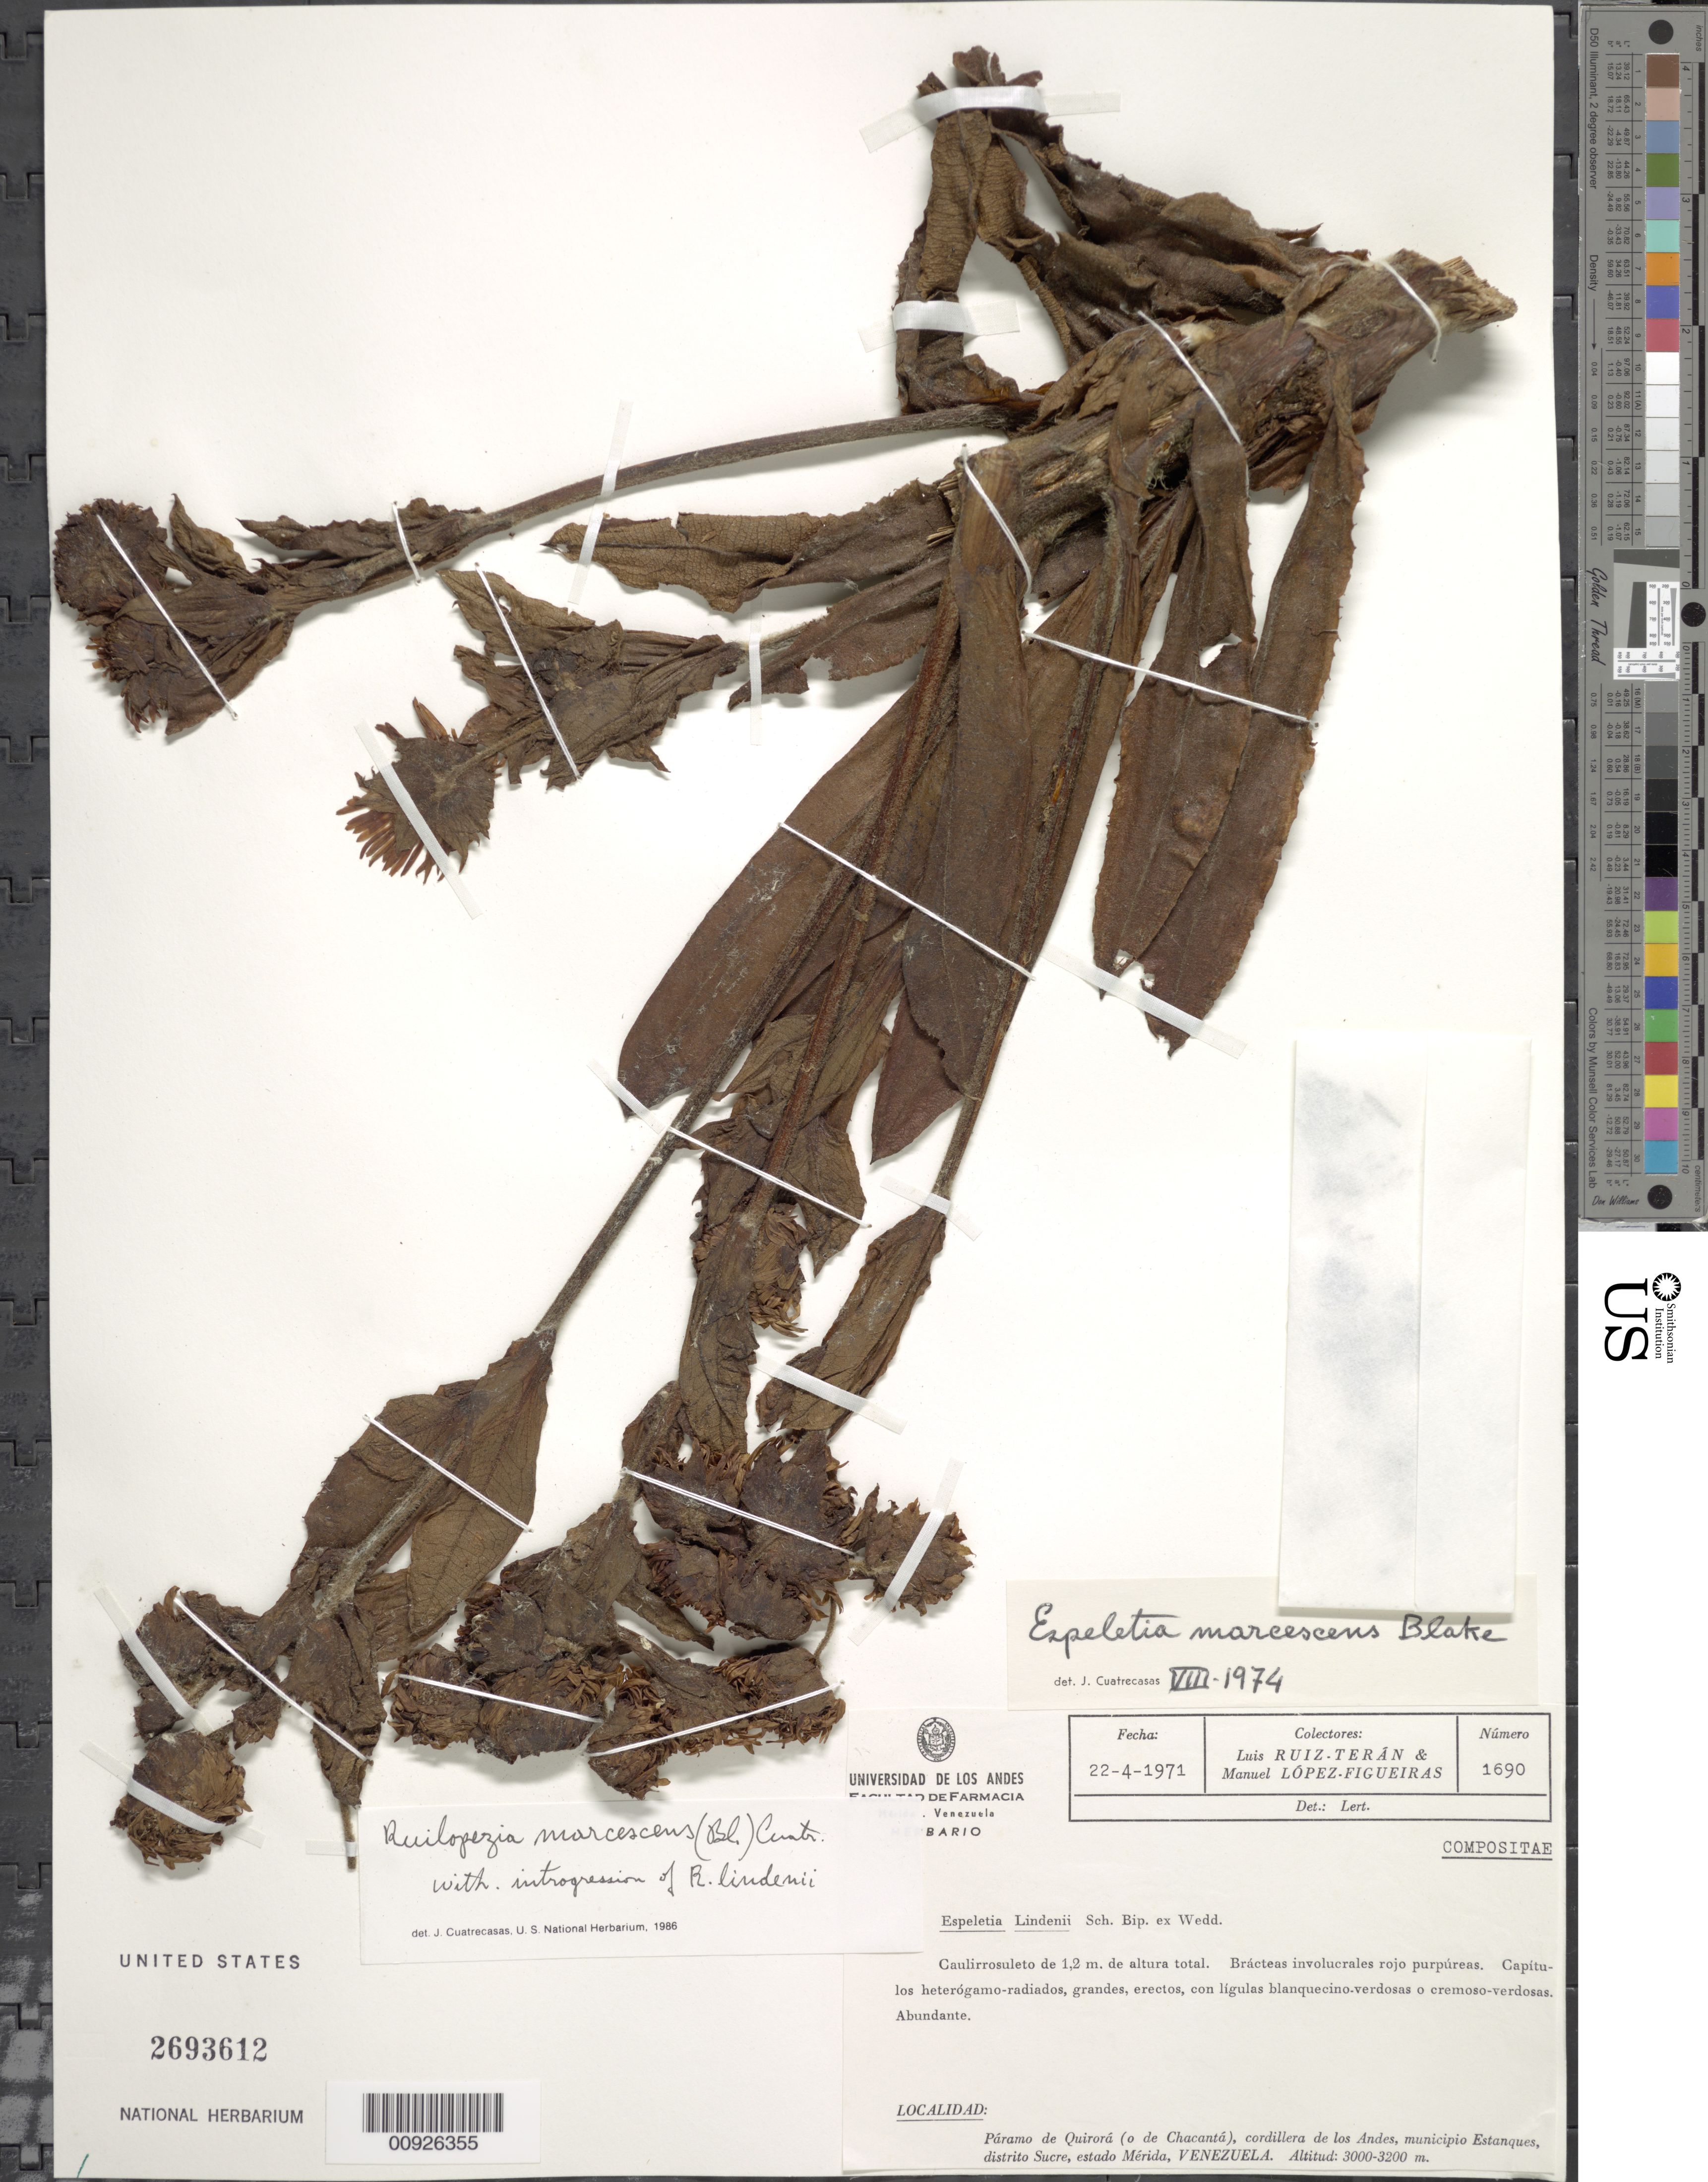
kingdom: Plantae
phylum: Tracheophyta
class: Magnoliopsida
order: Asterales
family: Asteraceae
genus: Ruilopezia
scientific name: Ruilopezia marcescens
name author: (S.F. Blake) Cuatrec.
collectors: L. E. Ruíz-Terán & M. López Figueiras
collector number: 1690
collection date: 1971-04-22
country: Venezuela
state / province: Mérida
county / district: Sucre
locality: Páramo de Quirorá (o de Chacantá).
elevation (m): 3000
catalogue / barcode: US 2693612